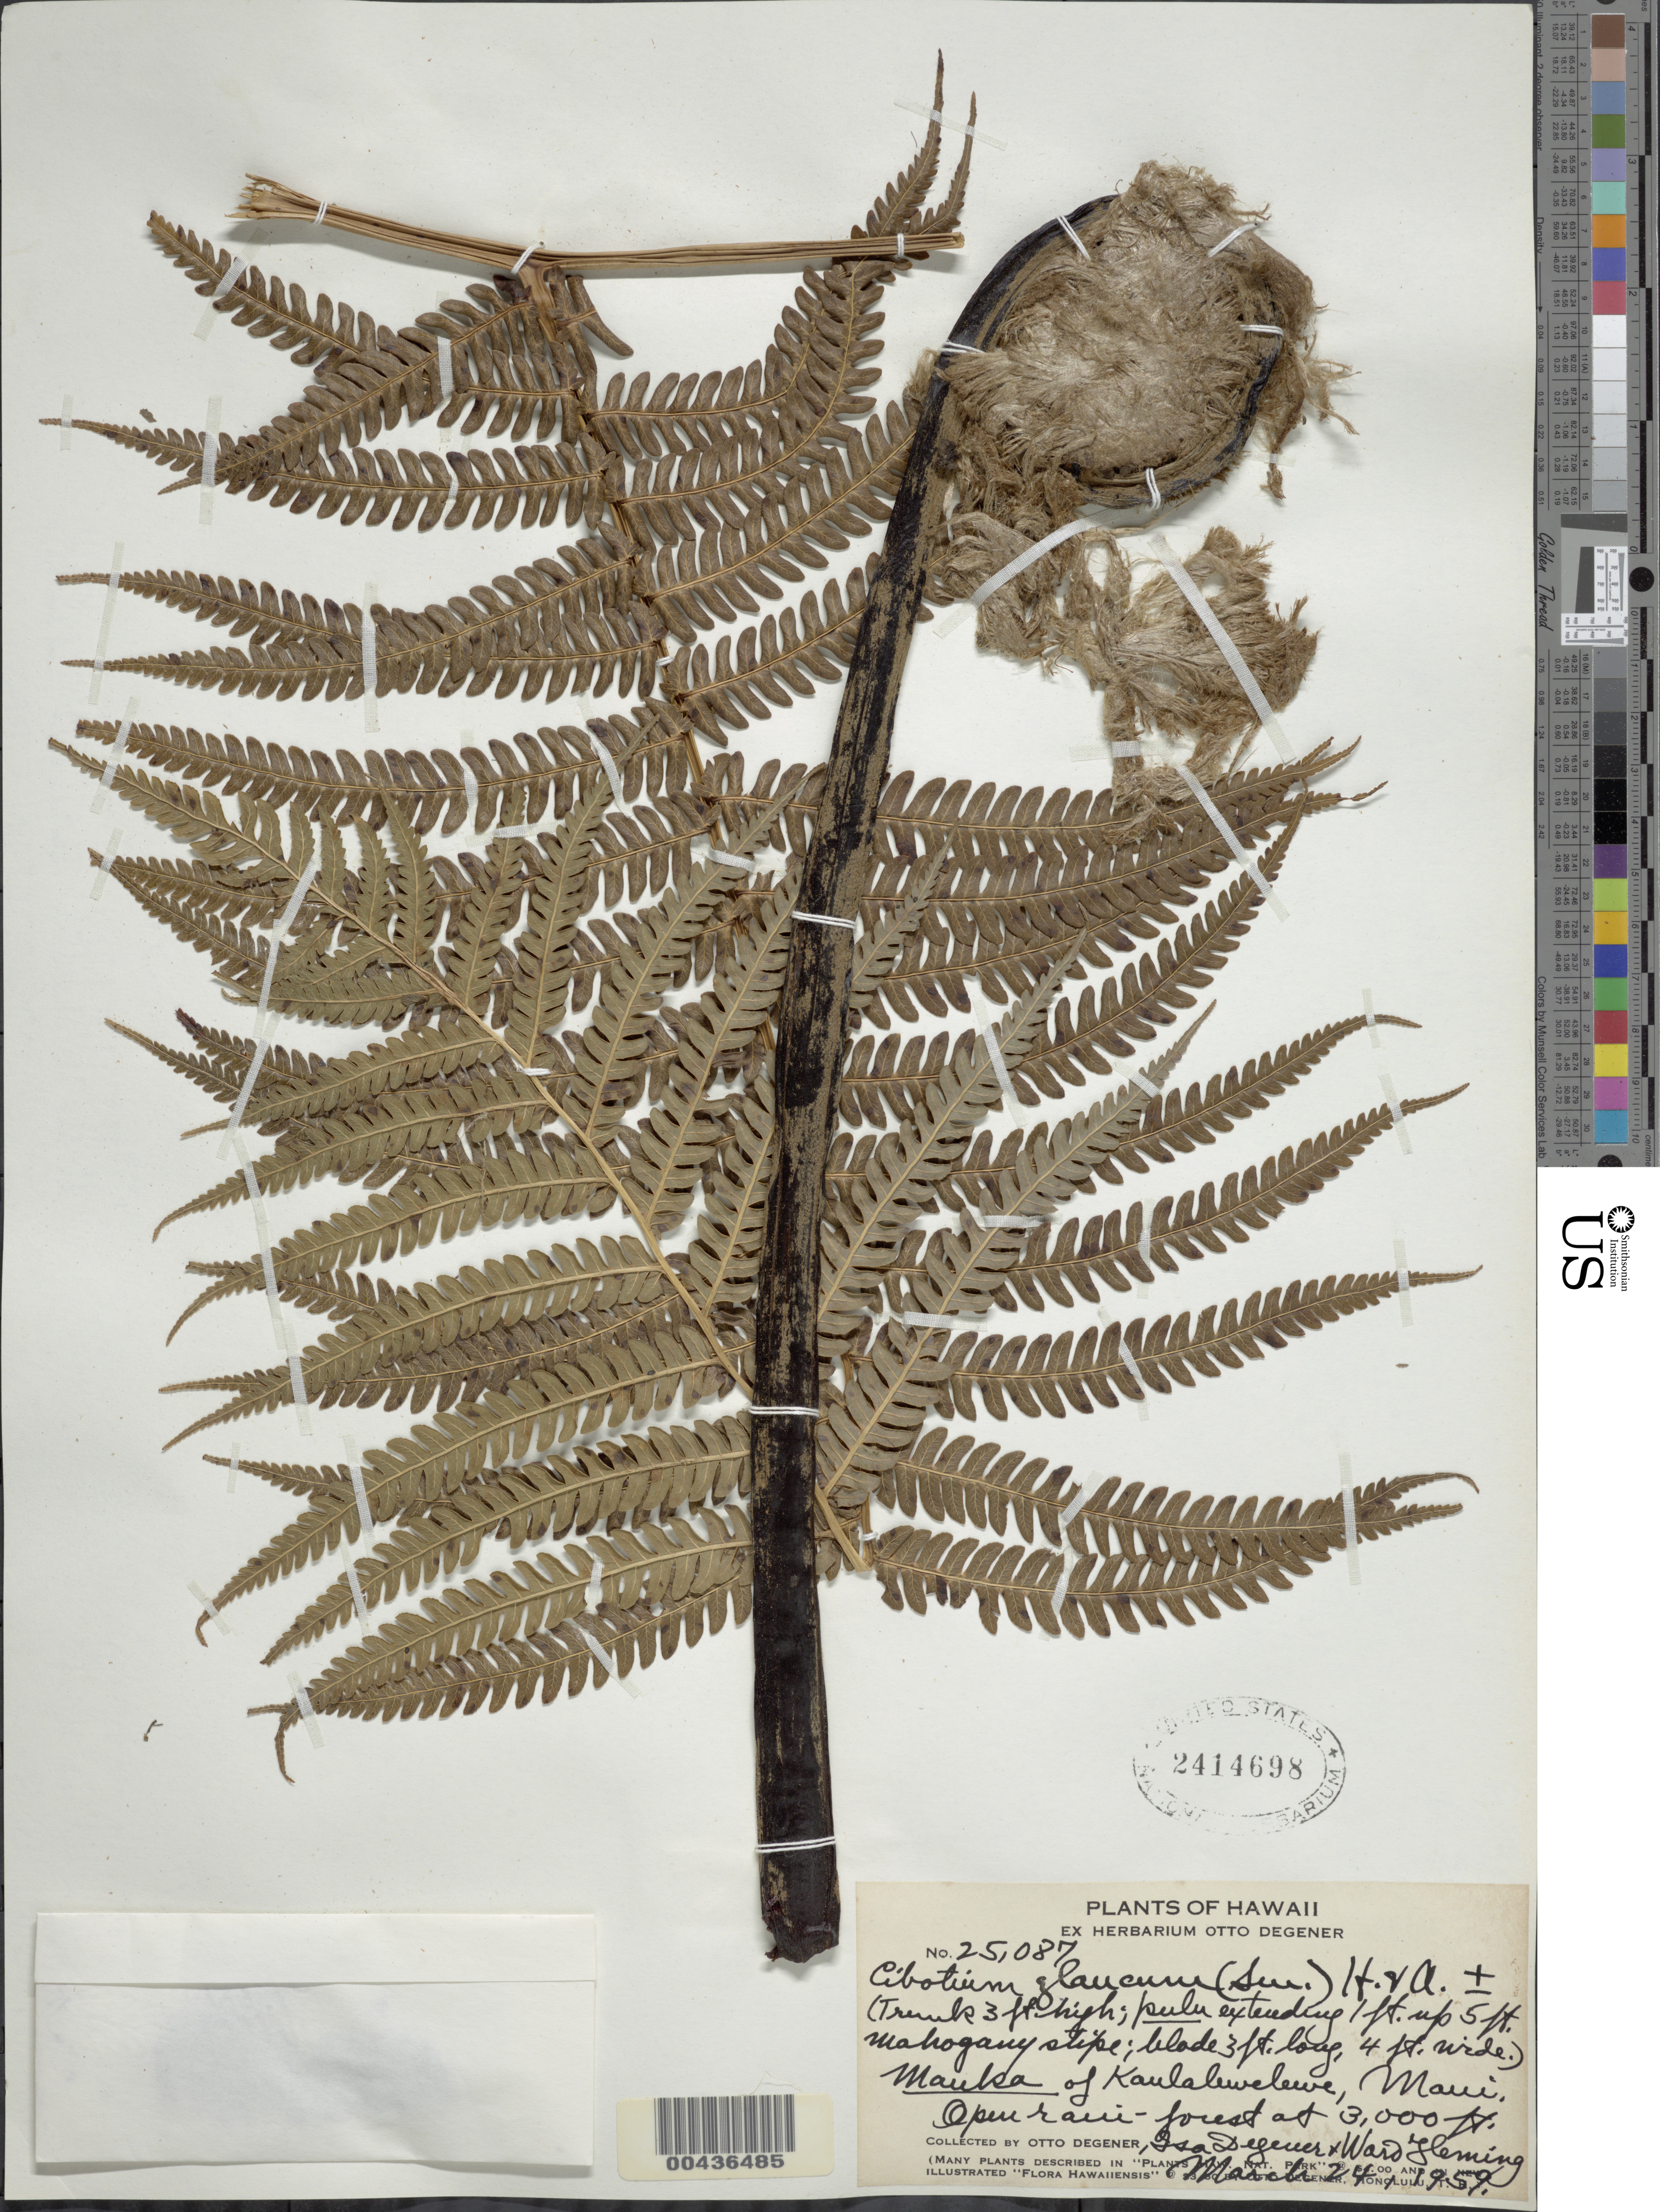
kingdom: Plantae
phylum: Tracheophyta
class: Polypodiopsida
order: Cyatheales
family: Cibotiaceae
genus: Cibotium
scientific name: Cibotium glaucum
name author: (Sm.) Hook. & Arn.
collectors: O. Degener, I. Degener & W. Fleming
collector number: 25087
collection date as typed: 24 Mar 1959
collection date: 1959-03-24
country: United States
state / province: Hawaii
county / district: Maui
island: Maui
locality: Mauka of Kaulalewelewe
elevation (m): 914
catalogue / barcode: US 2414698